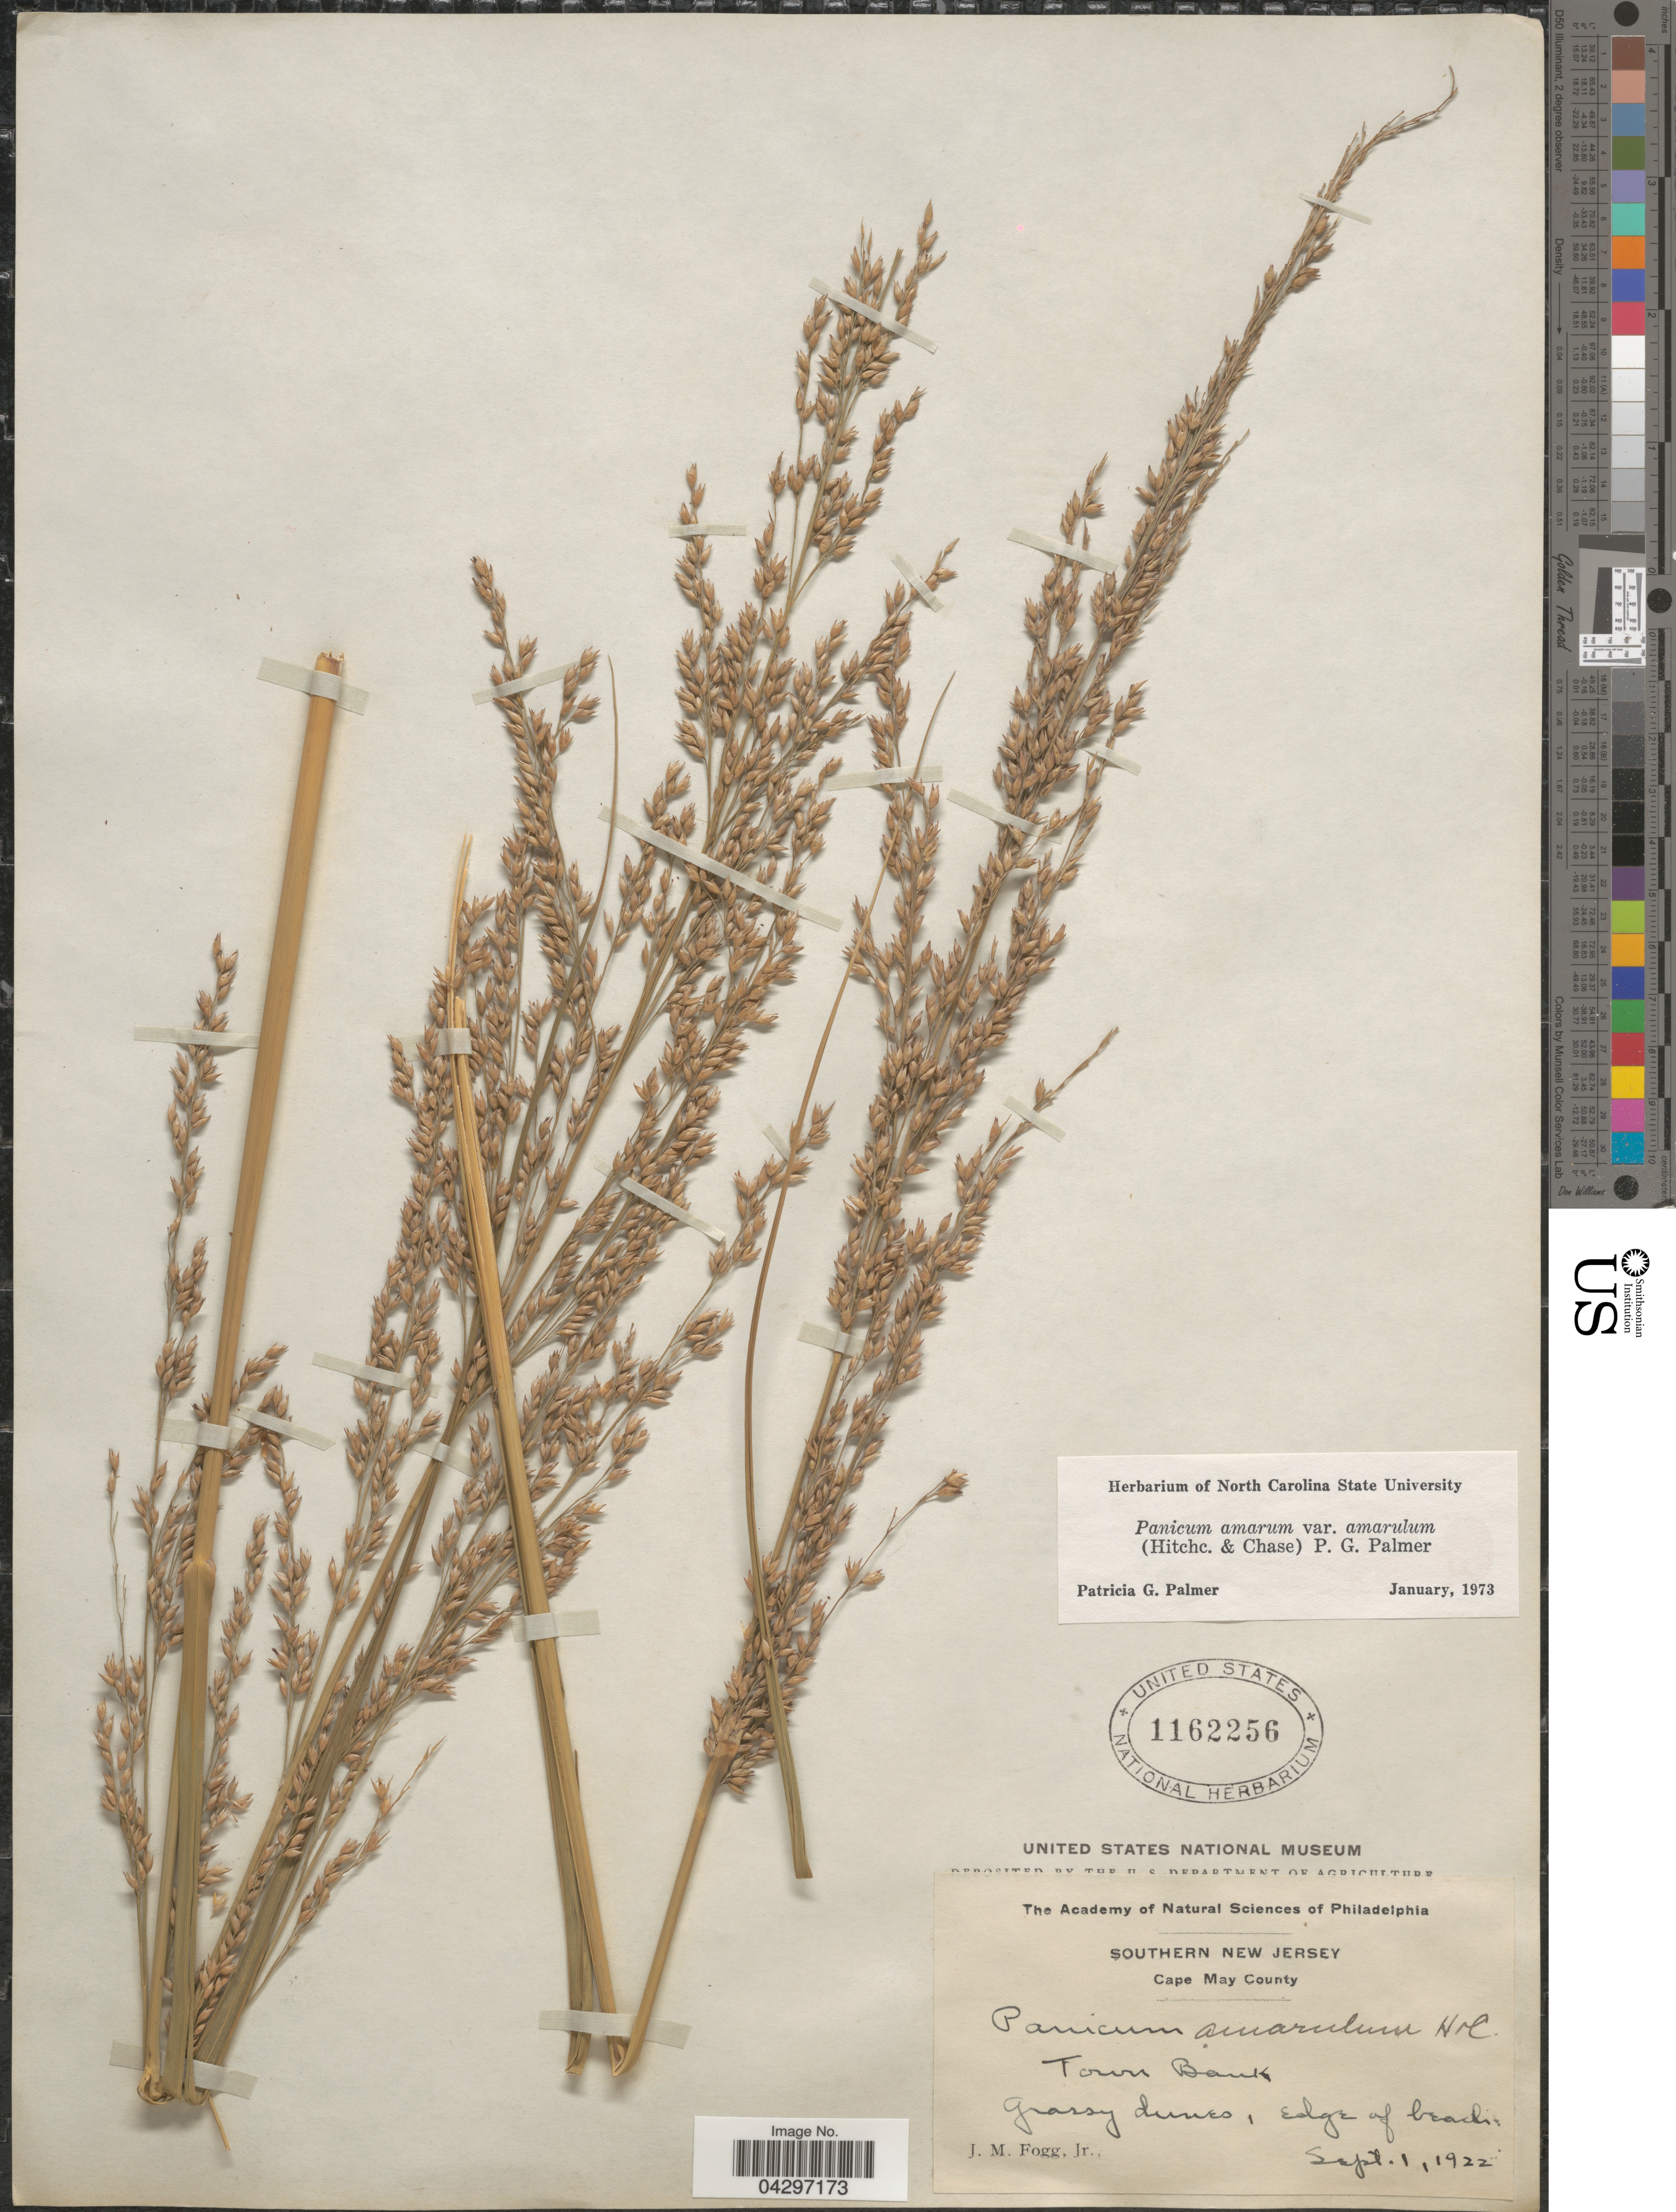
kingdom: Plantae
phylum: Tracheophyta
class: Liliopsida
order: Poales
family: Poaceae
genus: Panicum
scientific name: Panicum amarum var. amarulum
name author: (Hitchc. & Chase) Freckmann & Lelong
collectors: J. Fogg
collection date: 1922-09-01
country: United States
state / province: New Jersey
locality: Southern New Jersey. Cape May County. Town Bank. Grassy dunes, edge of beach.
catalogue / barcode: US 1162256